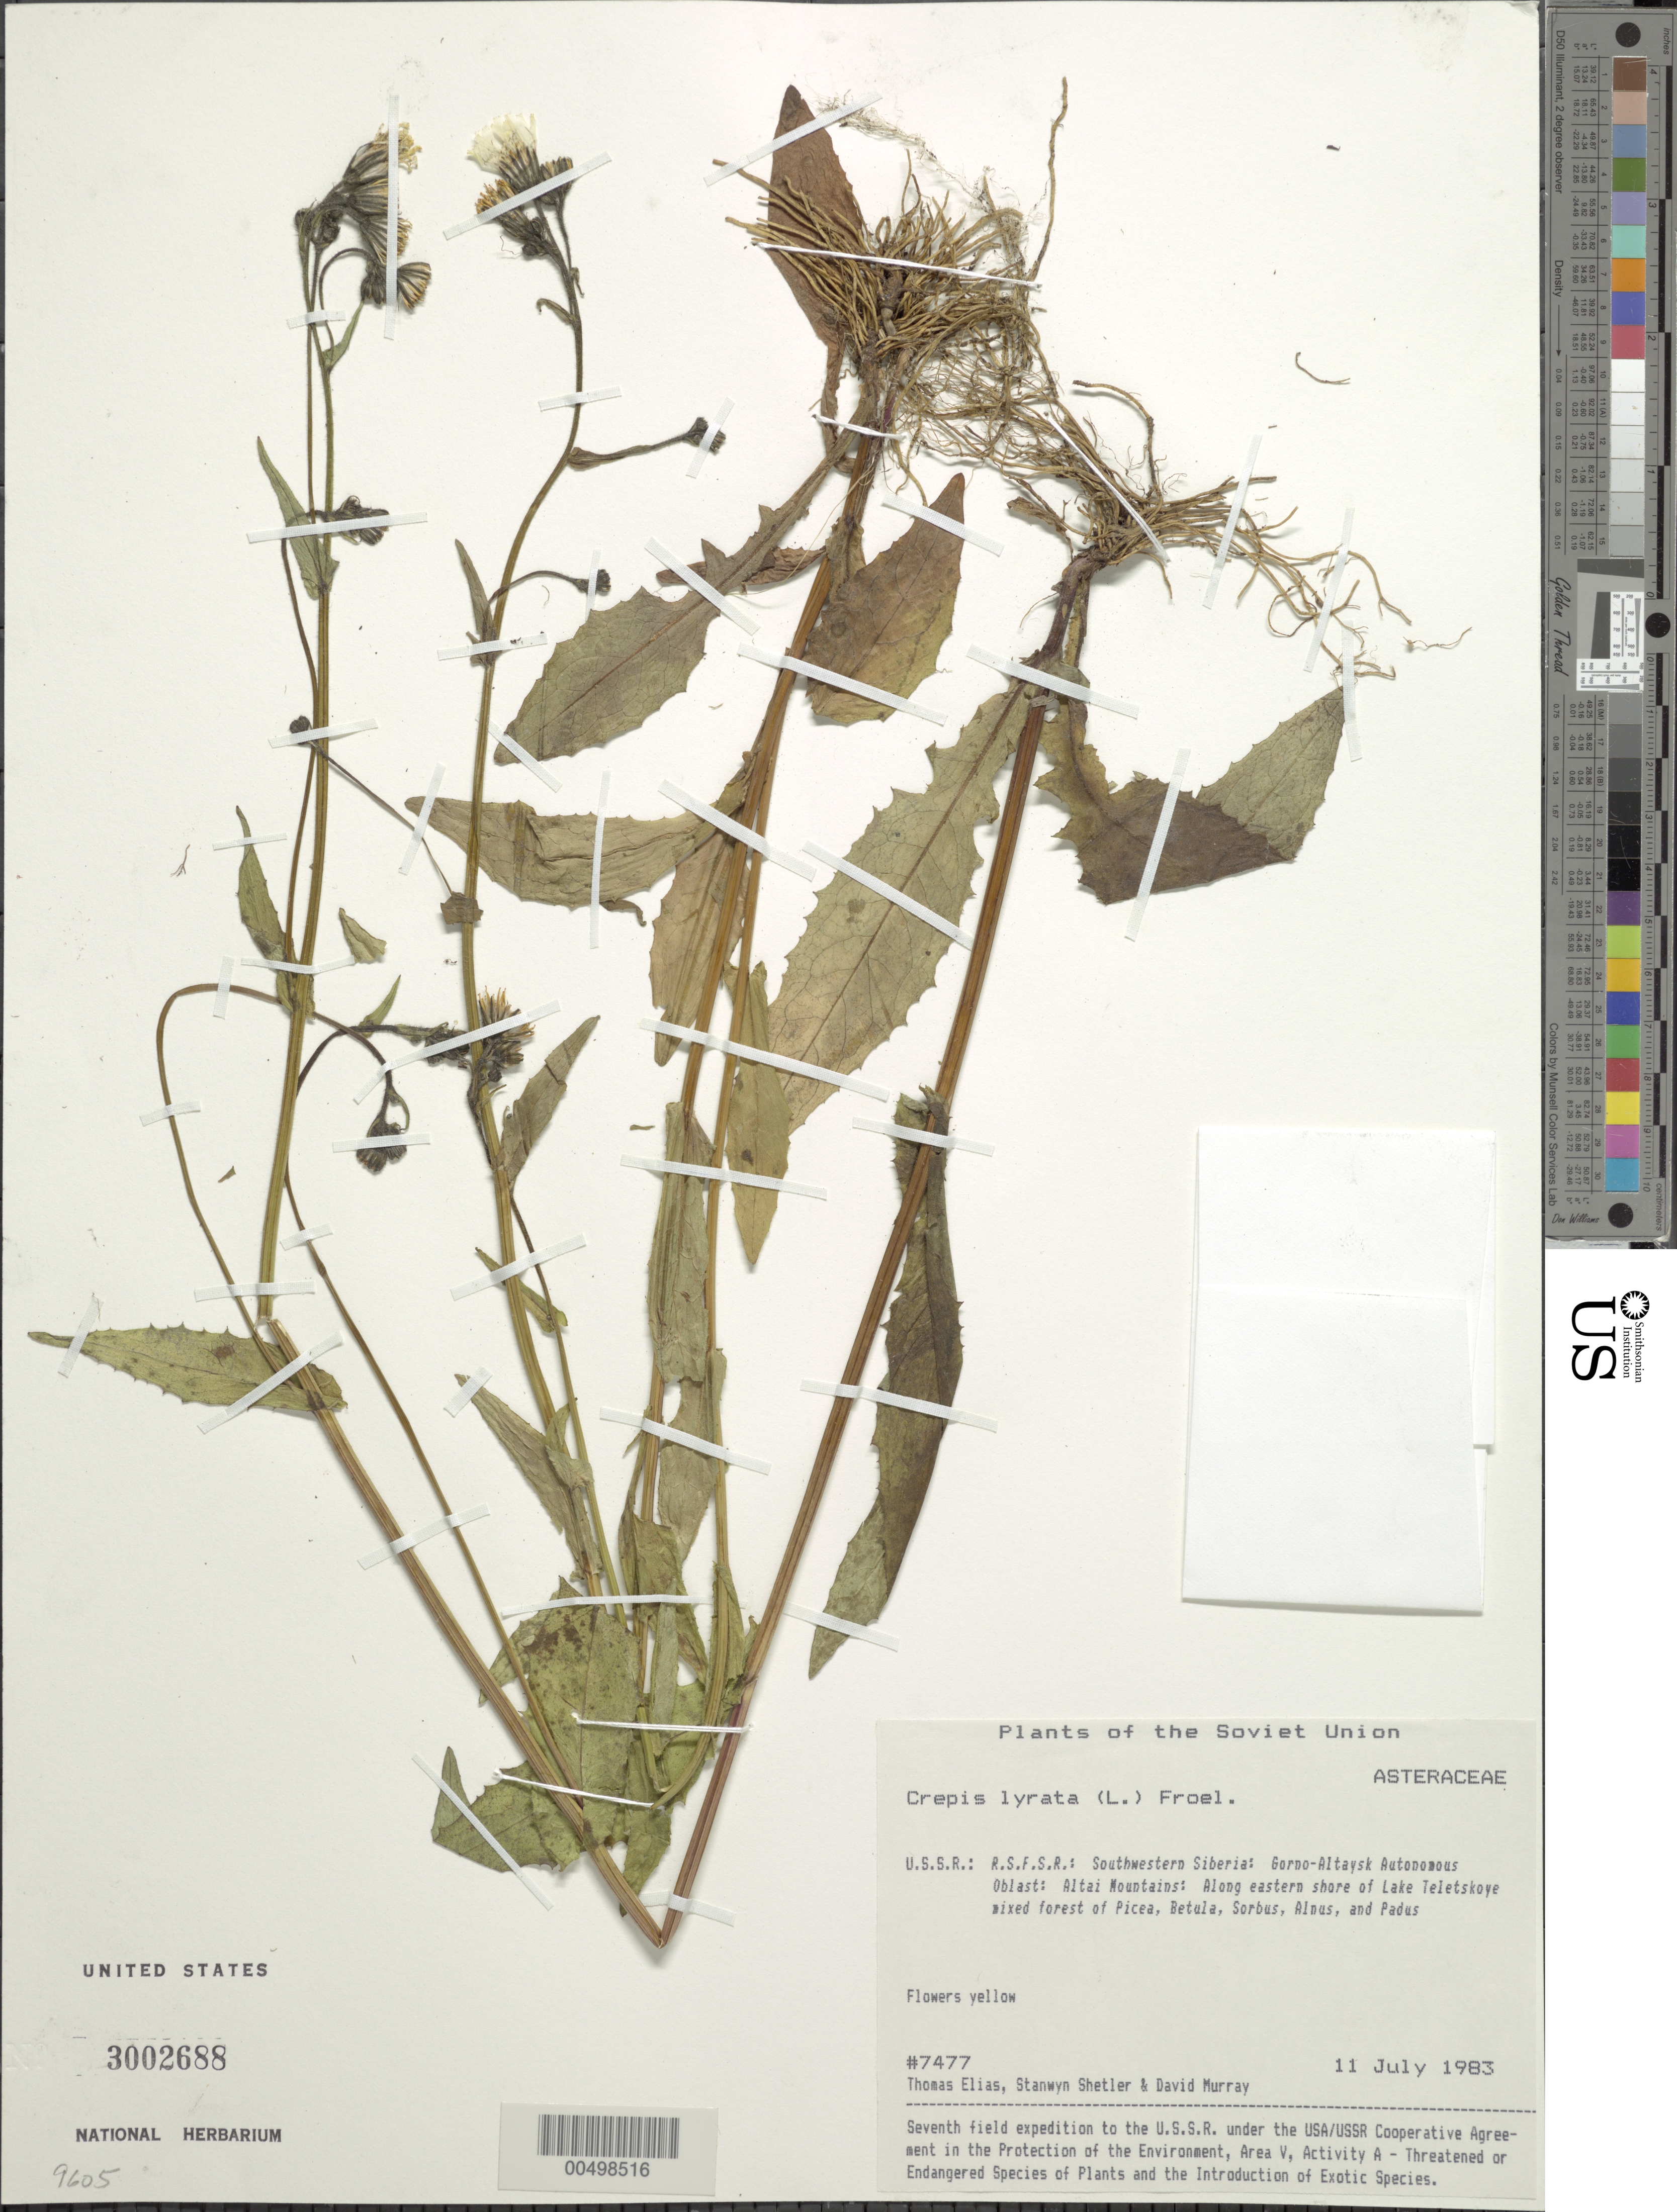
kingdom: Plantae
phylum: Tracheophyta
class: Magnoliopsida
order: Asterales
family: Asteraceae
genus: Crepis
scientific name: Crepis lyrata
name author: (L.) Froel.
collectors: T. Elias, S. Shetler & D. F. Murray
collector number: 7477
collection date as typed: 11 Jul 1983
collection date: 1983-07-11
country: Russian Federation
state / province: Altai Republic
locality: Altai Mountains, along eastern shore of Lake Teletskoye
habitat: mixed forest of Picea, Betula, Sorbus, Alnus, and Padus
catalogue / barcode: US 3002688